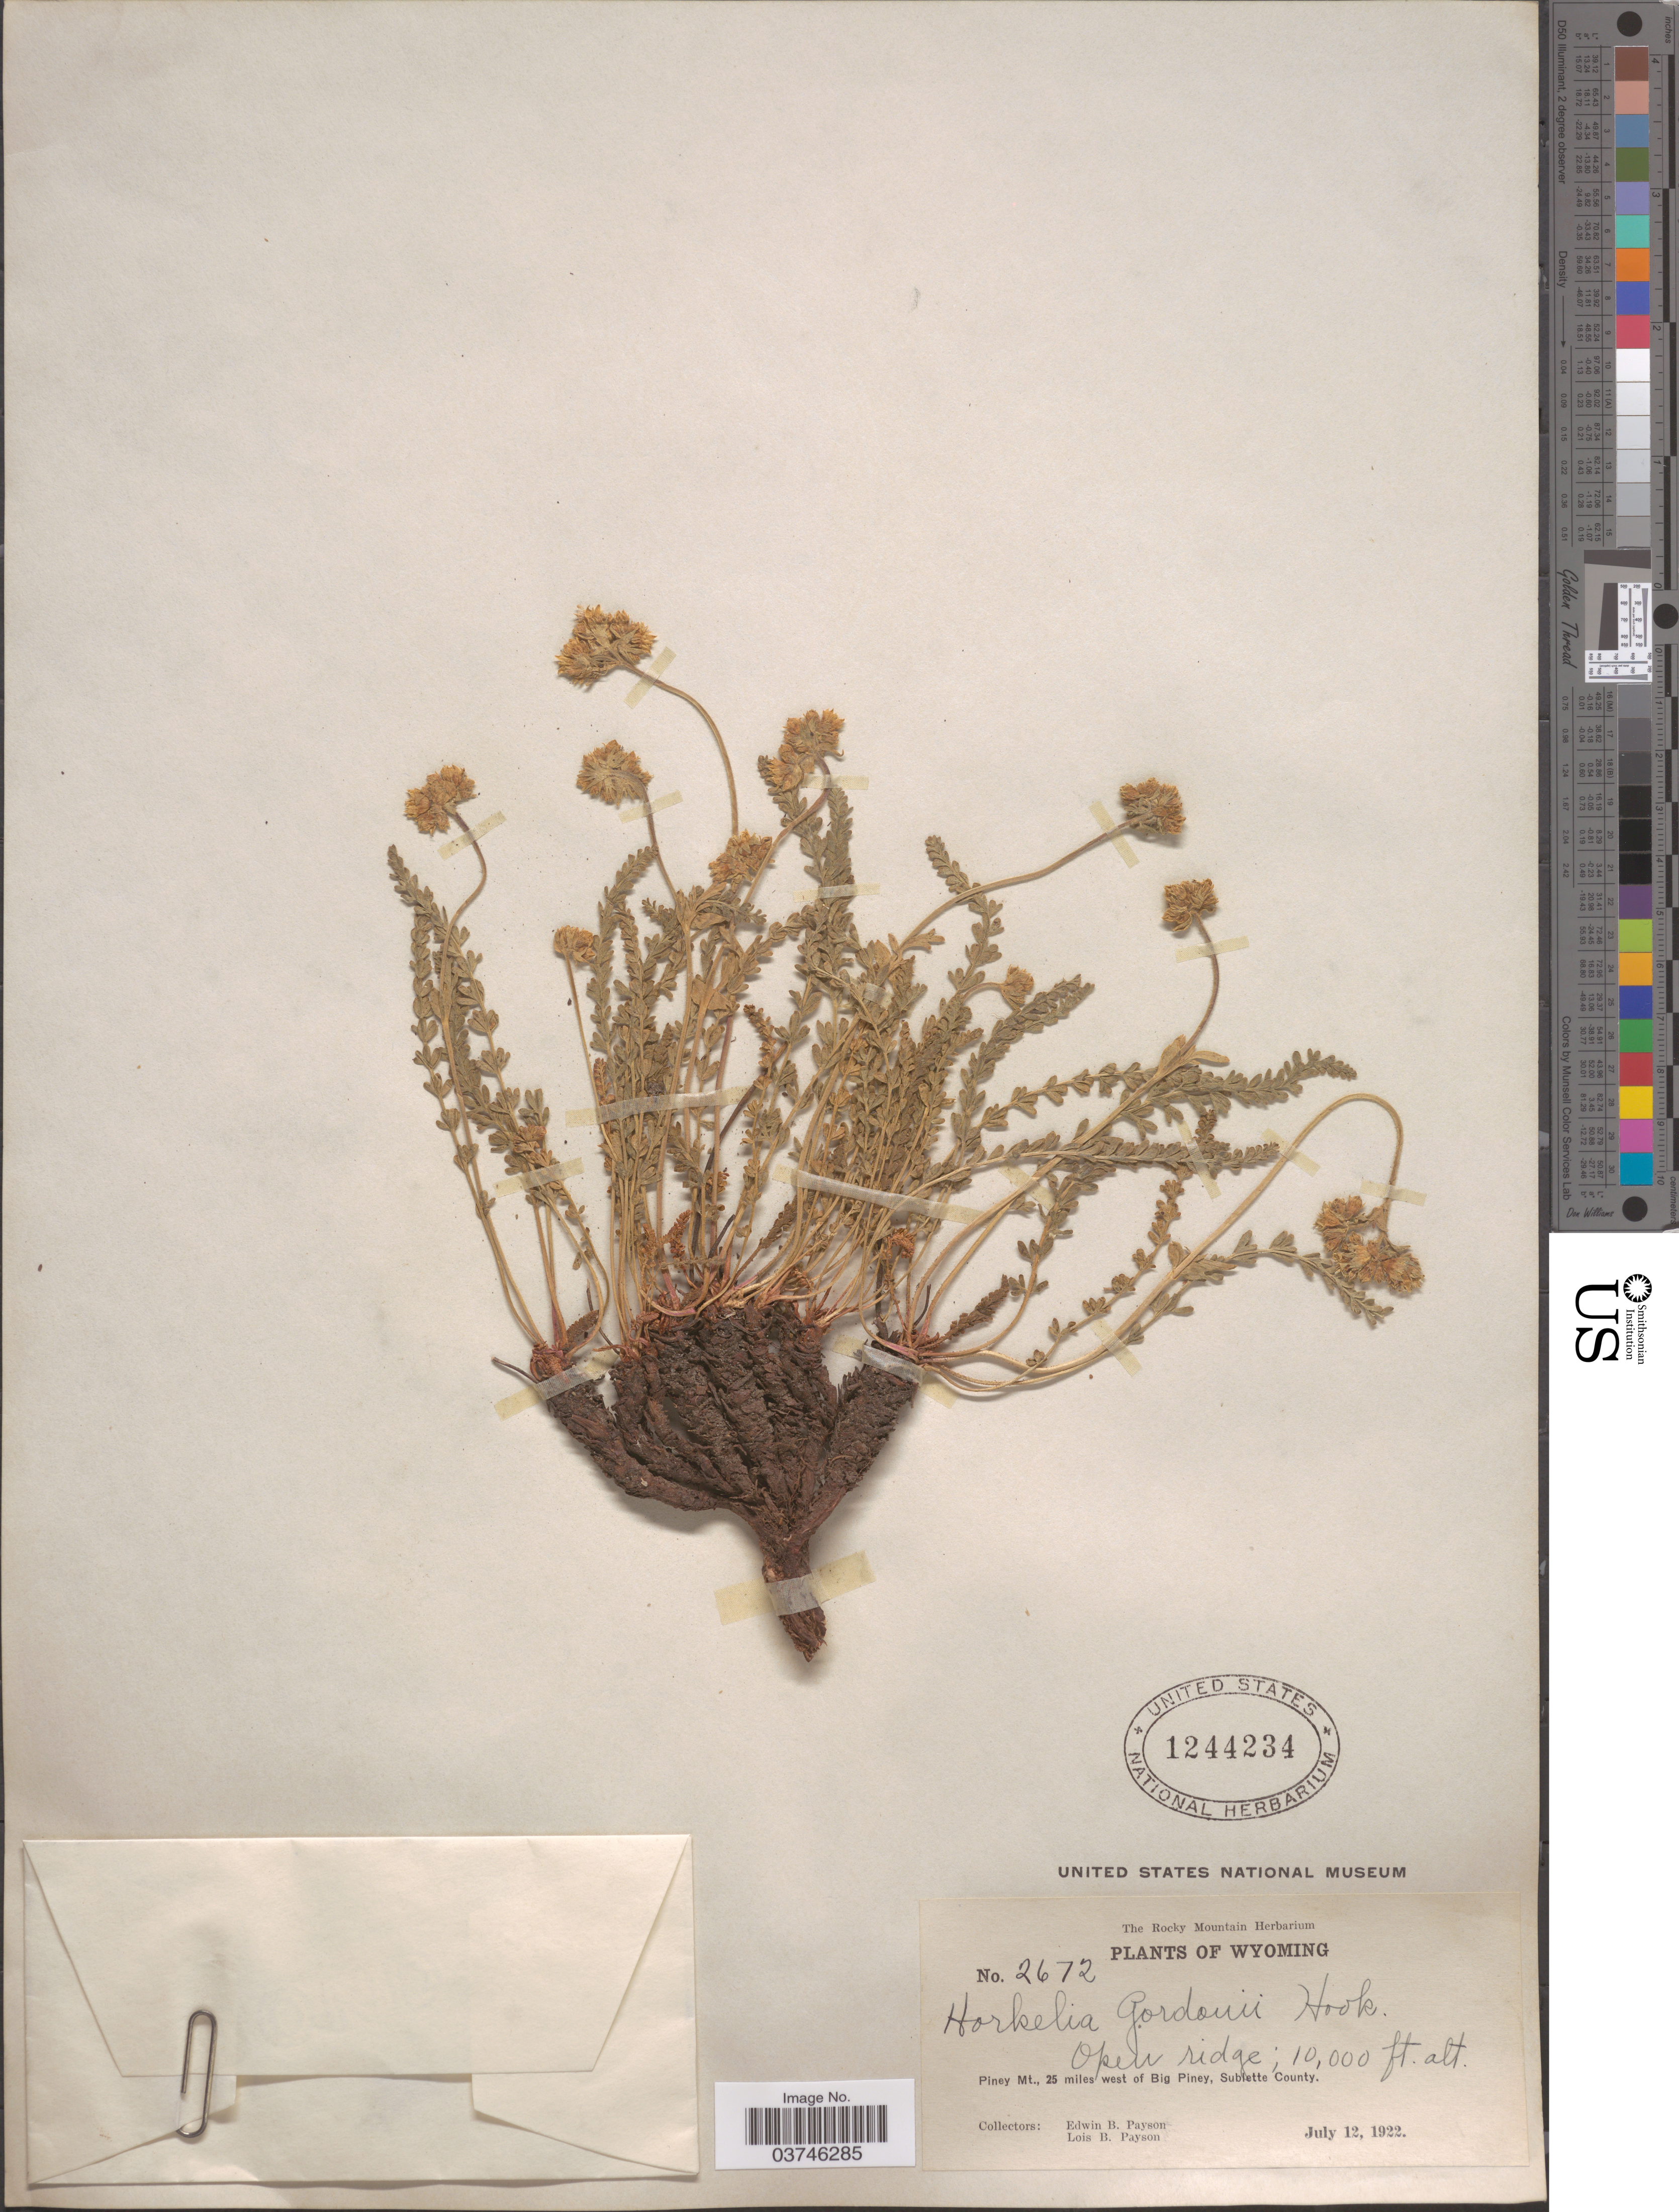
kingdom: Plantae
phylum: Tracheophyta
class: Magnoliopsida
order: Rosales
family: Rosaceae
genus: Potentilla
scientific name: Potentilla gordonii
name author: (Hook.) Greene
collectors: E. B. Payson & L. Payson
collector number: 2672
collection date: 1922-07-12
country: United States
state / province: Wyoming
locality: Piney Mt., 25 miles west of Big Piney, Sublette County.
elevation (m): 3048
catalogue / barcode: US 1244234